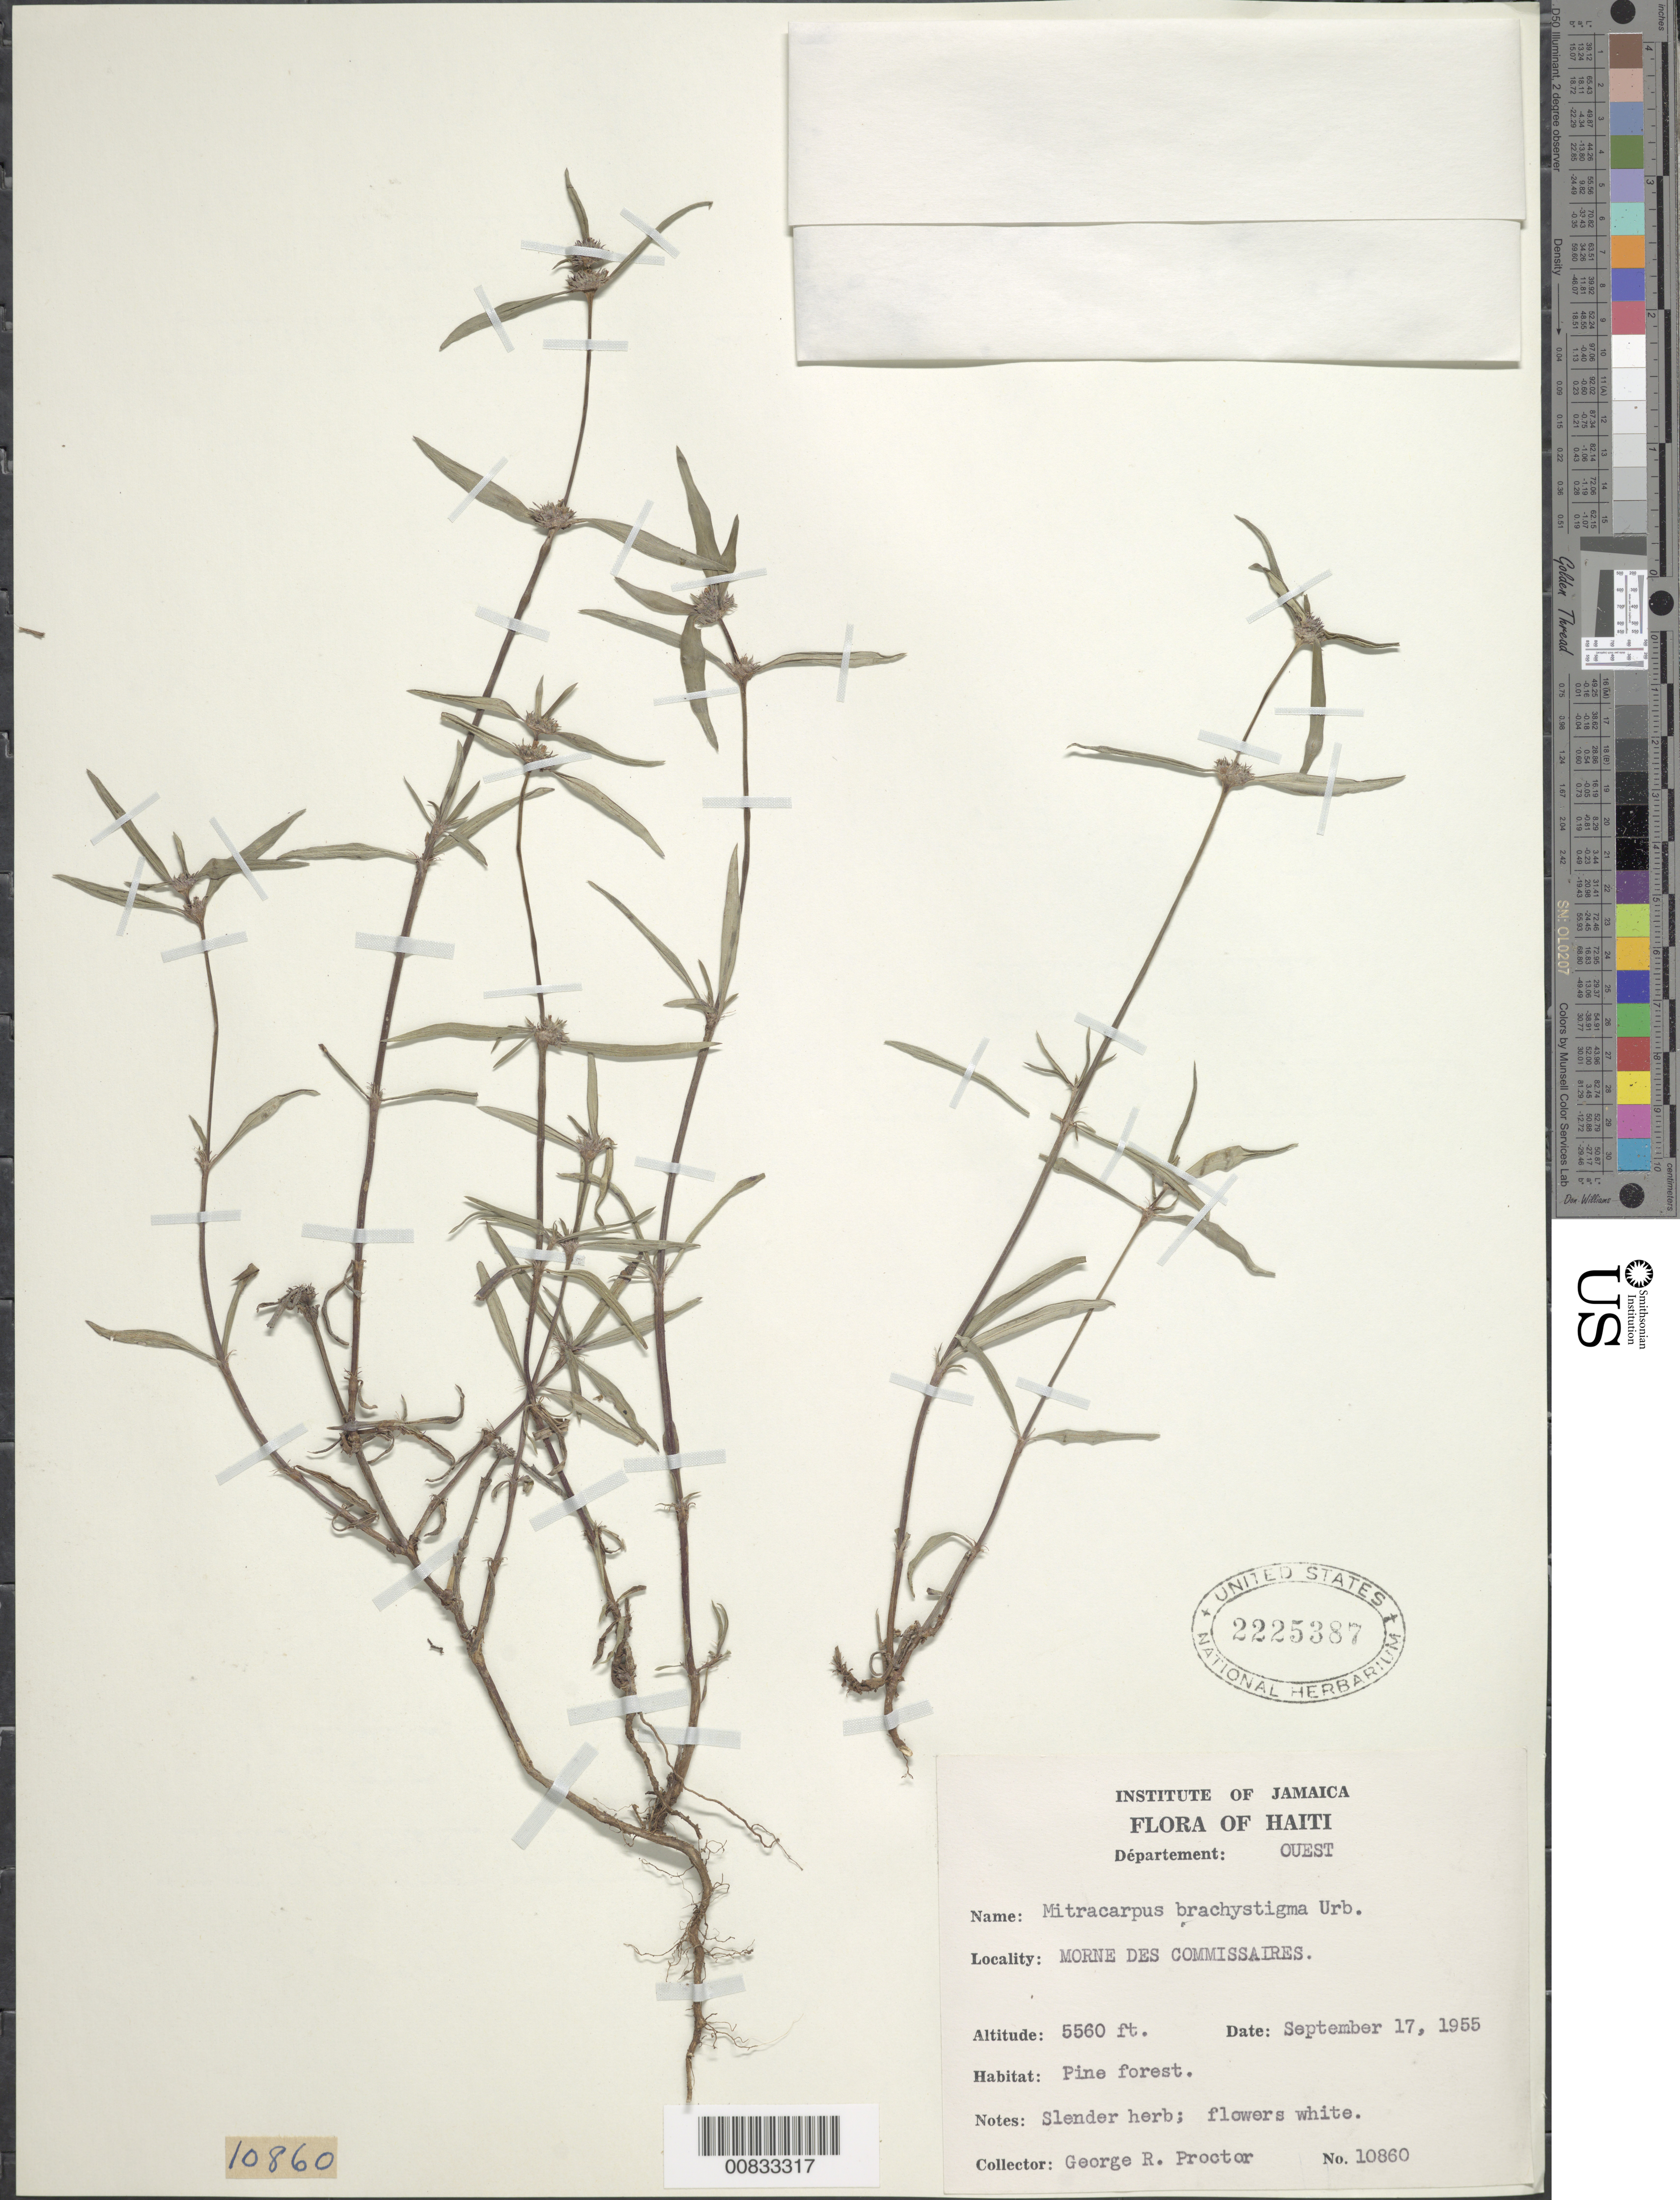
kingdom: Plantae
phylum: Tracheophyta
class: Magnoliopsida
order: Gentianales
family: Rubiaceae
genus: Mitracarpus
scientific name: Mitracarpus brachystigma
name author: Urb.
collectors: G. R. Proctor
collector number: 10860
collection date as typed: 17 Sep 1955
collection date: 1955-09-17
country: Haiti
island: Hispaniola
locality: Mornes des Commissaires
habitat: Pine forest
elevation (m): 1695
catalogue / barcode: US 2225387